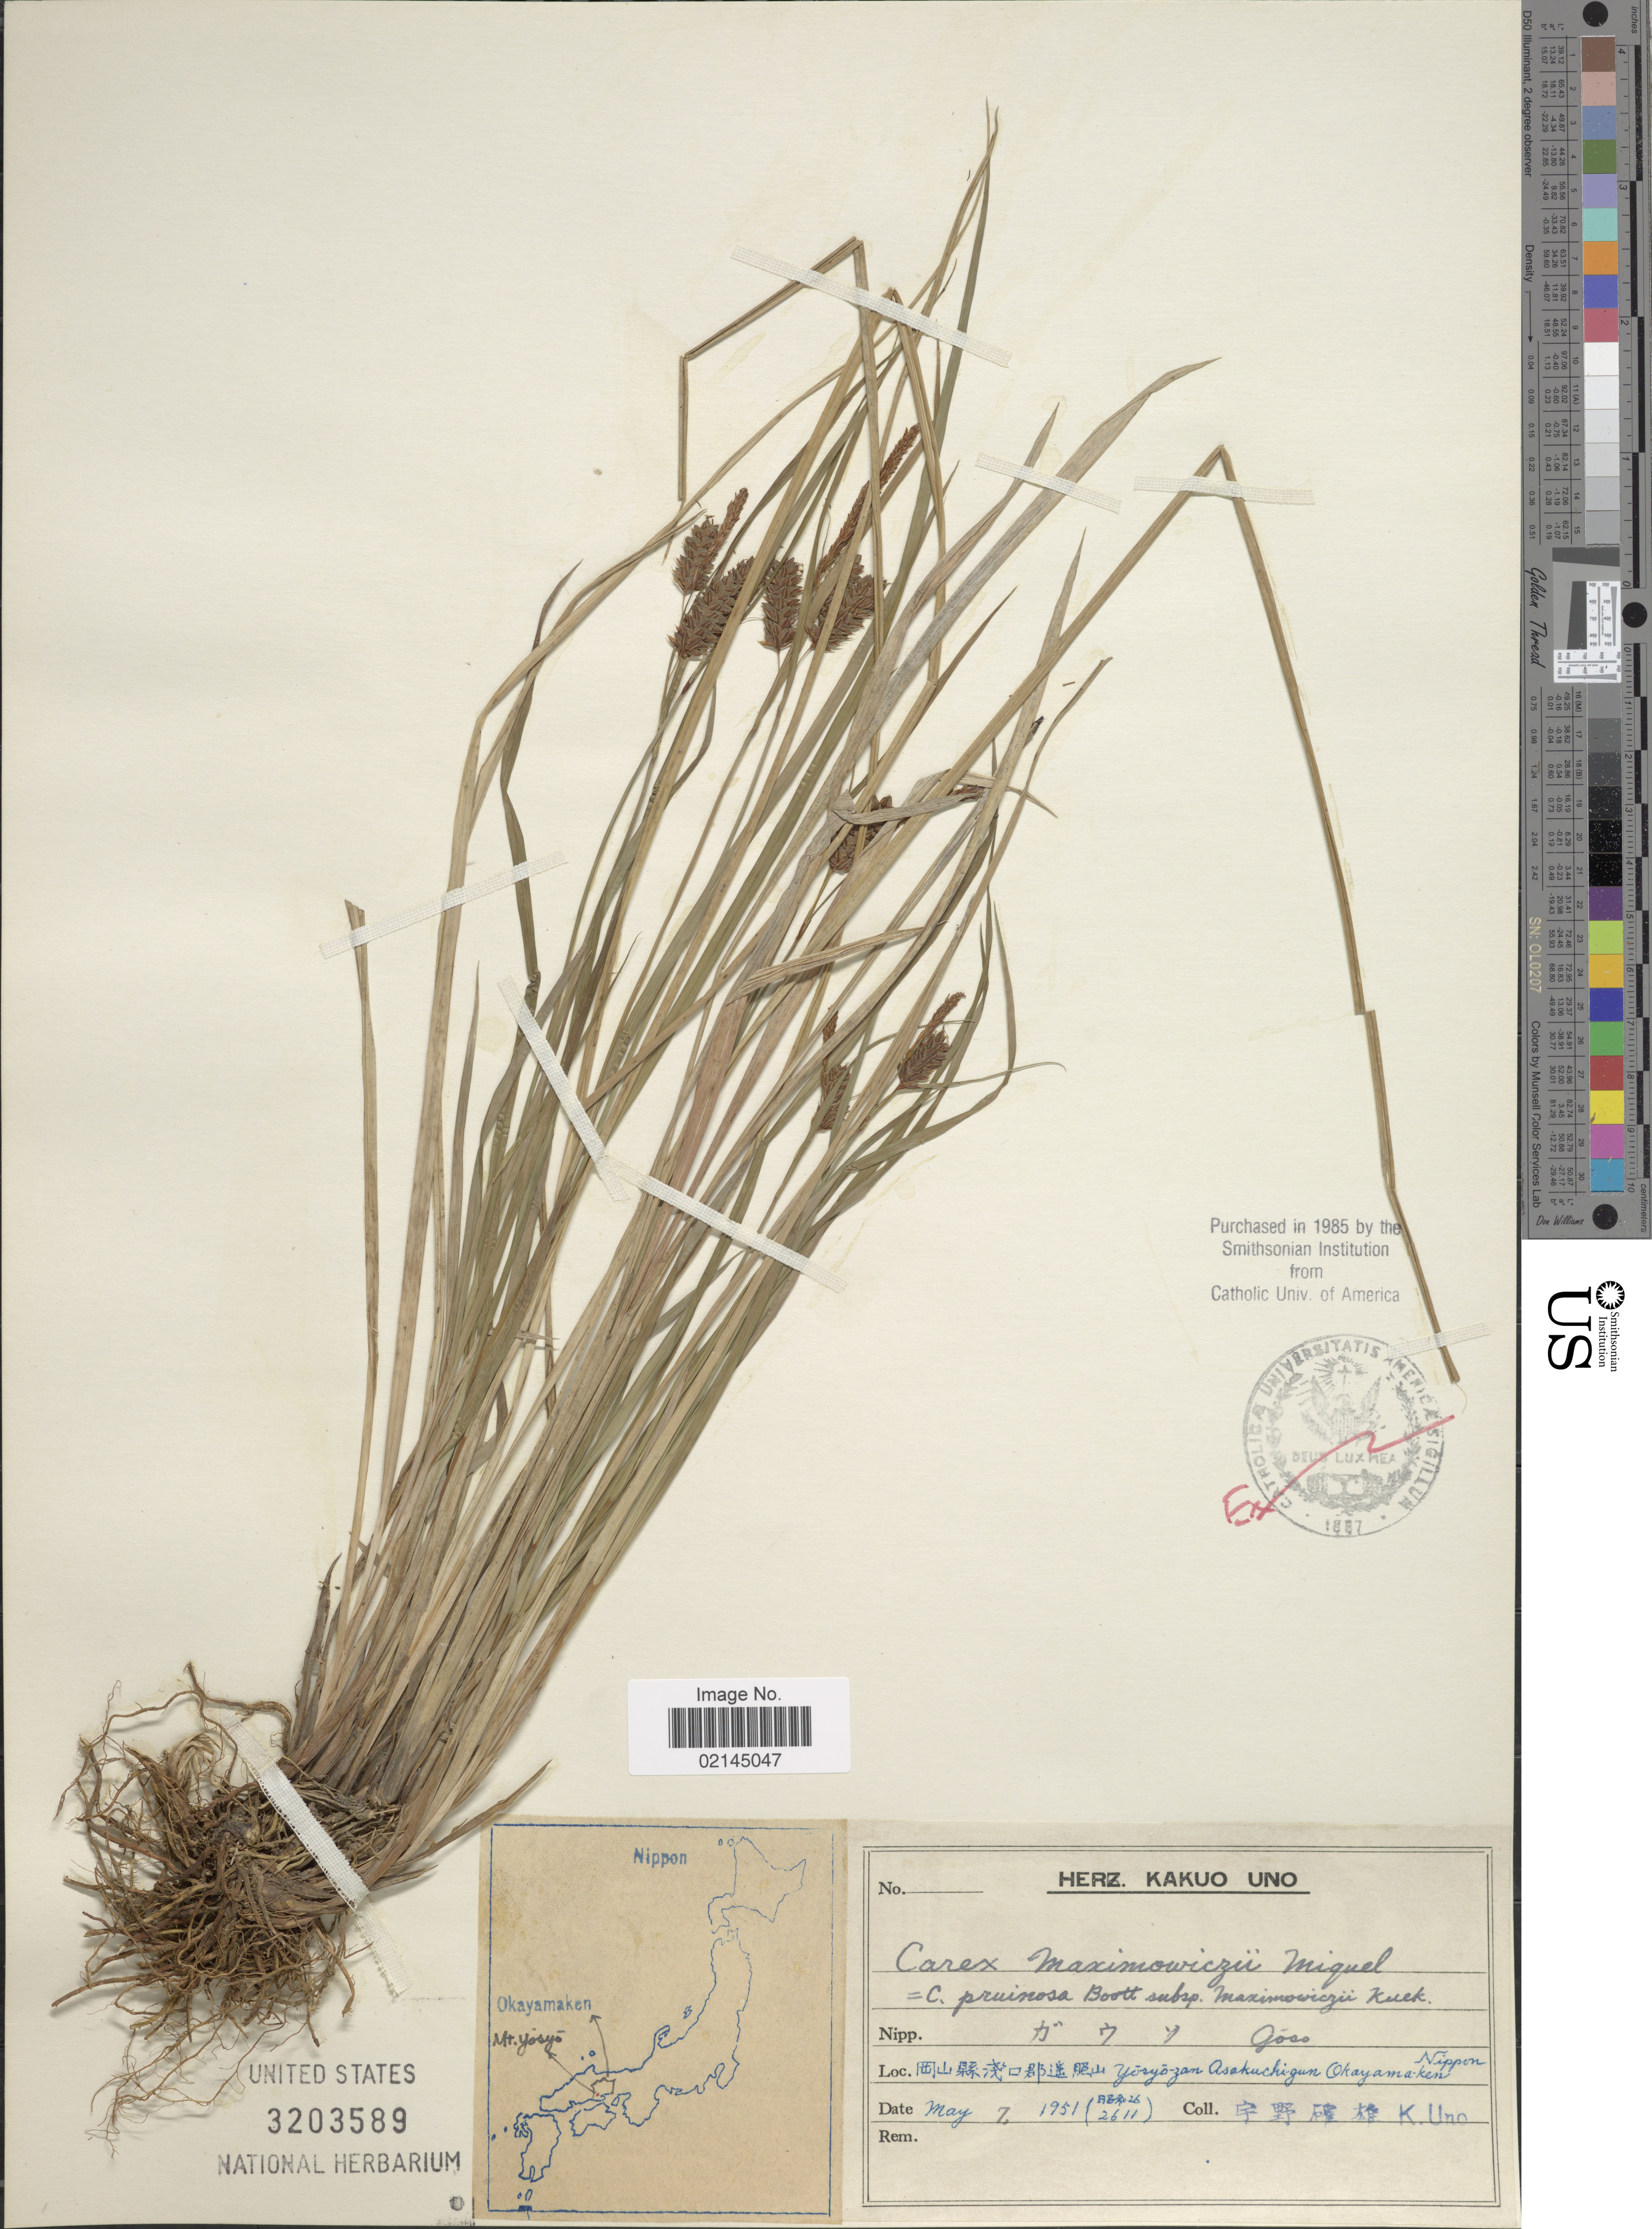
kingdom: Plantae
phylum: Tracheophyta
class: Liliopsida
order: Poales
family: Cyperaceae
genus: Carex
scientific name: Carex maximowiczii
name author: Miq.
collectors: K. Uno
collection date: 1951-05-07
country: Japan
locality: Yosyo-zan, Asakuchi-gun, Okayama-ken, Nippon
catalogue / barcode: US 3203589